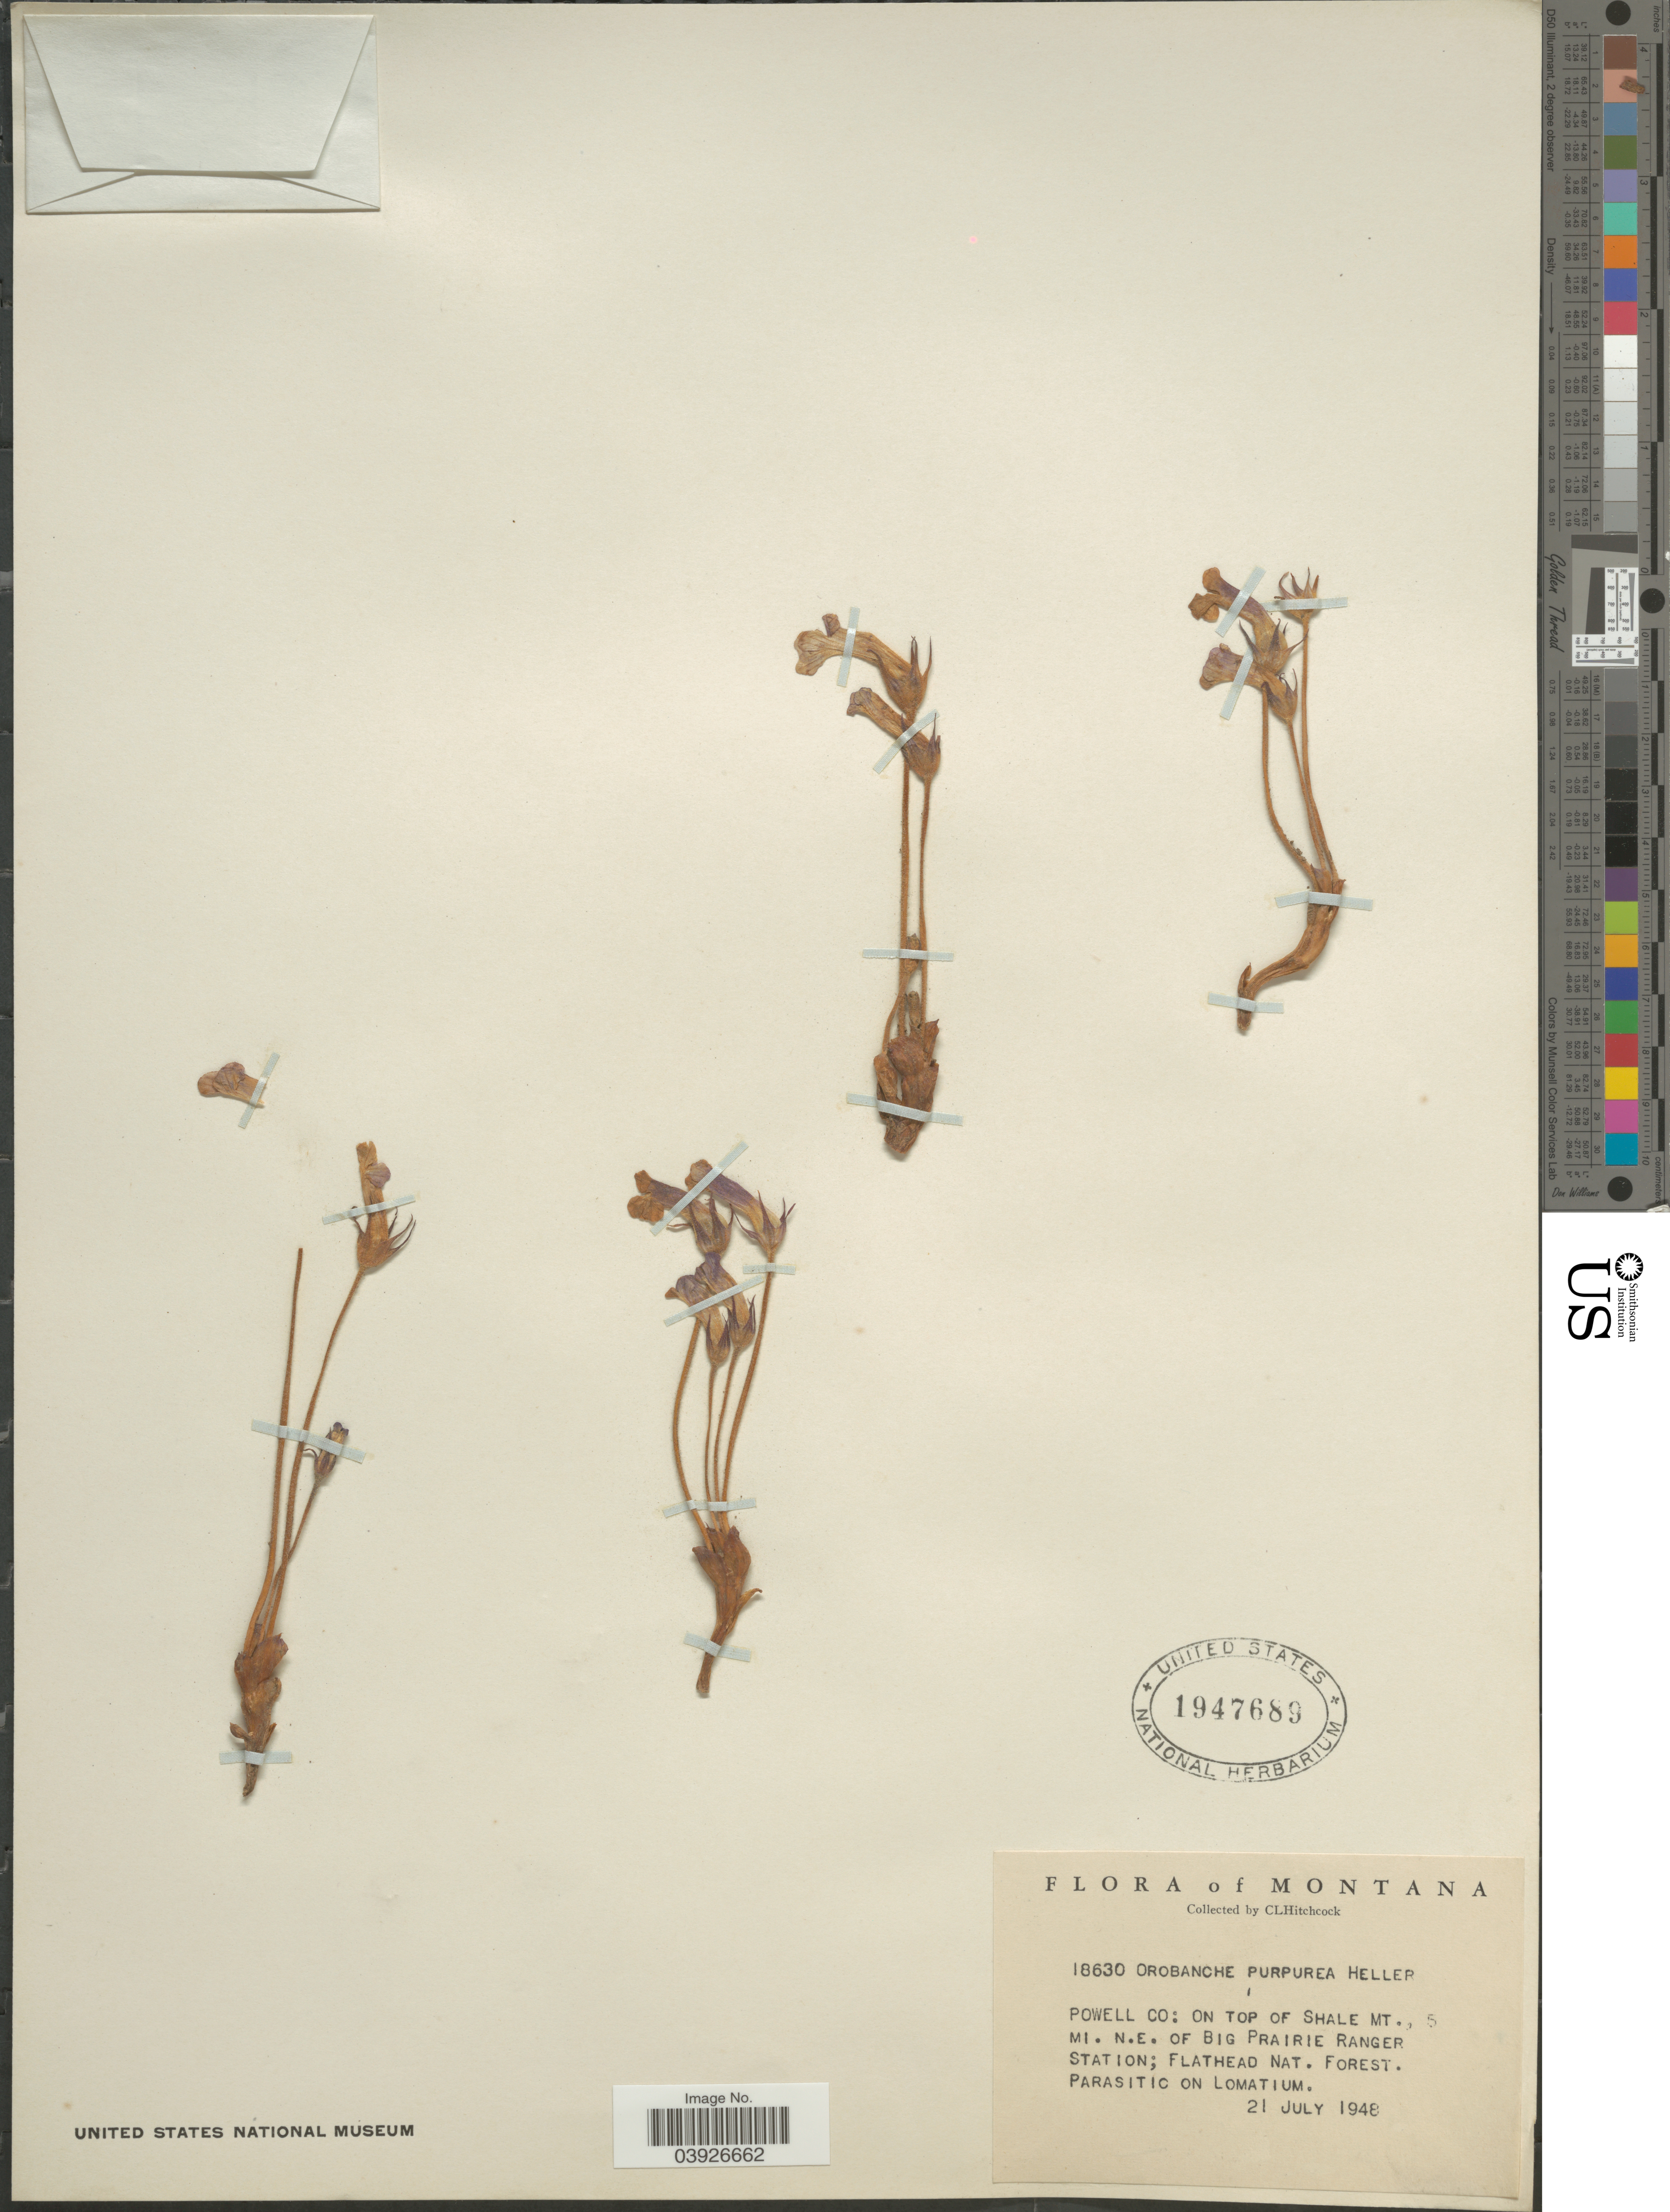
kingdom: Plantae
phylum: Tracheophyta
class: Magnoliopsida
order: Lamiales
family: Orobanchaceae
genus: Aphyllon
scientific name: Aphyllon purpureum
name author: (A. Heller) Holub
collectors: C. L. Hitchcock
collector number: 18630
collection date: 1948-07-21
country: United States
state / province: Montana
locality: Powell Co: On top of Shale Mt., 5 mi. n.e. of Big Prairie Ranger Station; Flathead Nat. Forest.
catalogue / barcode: US 1947689